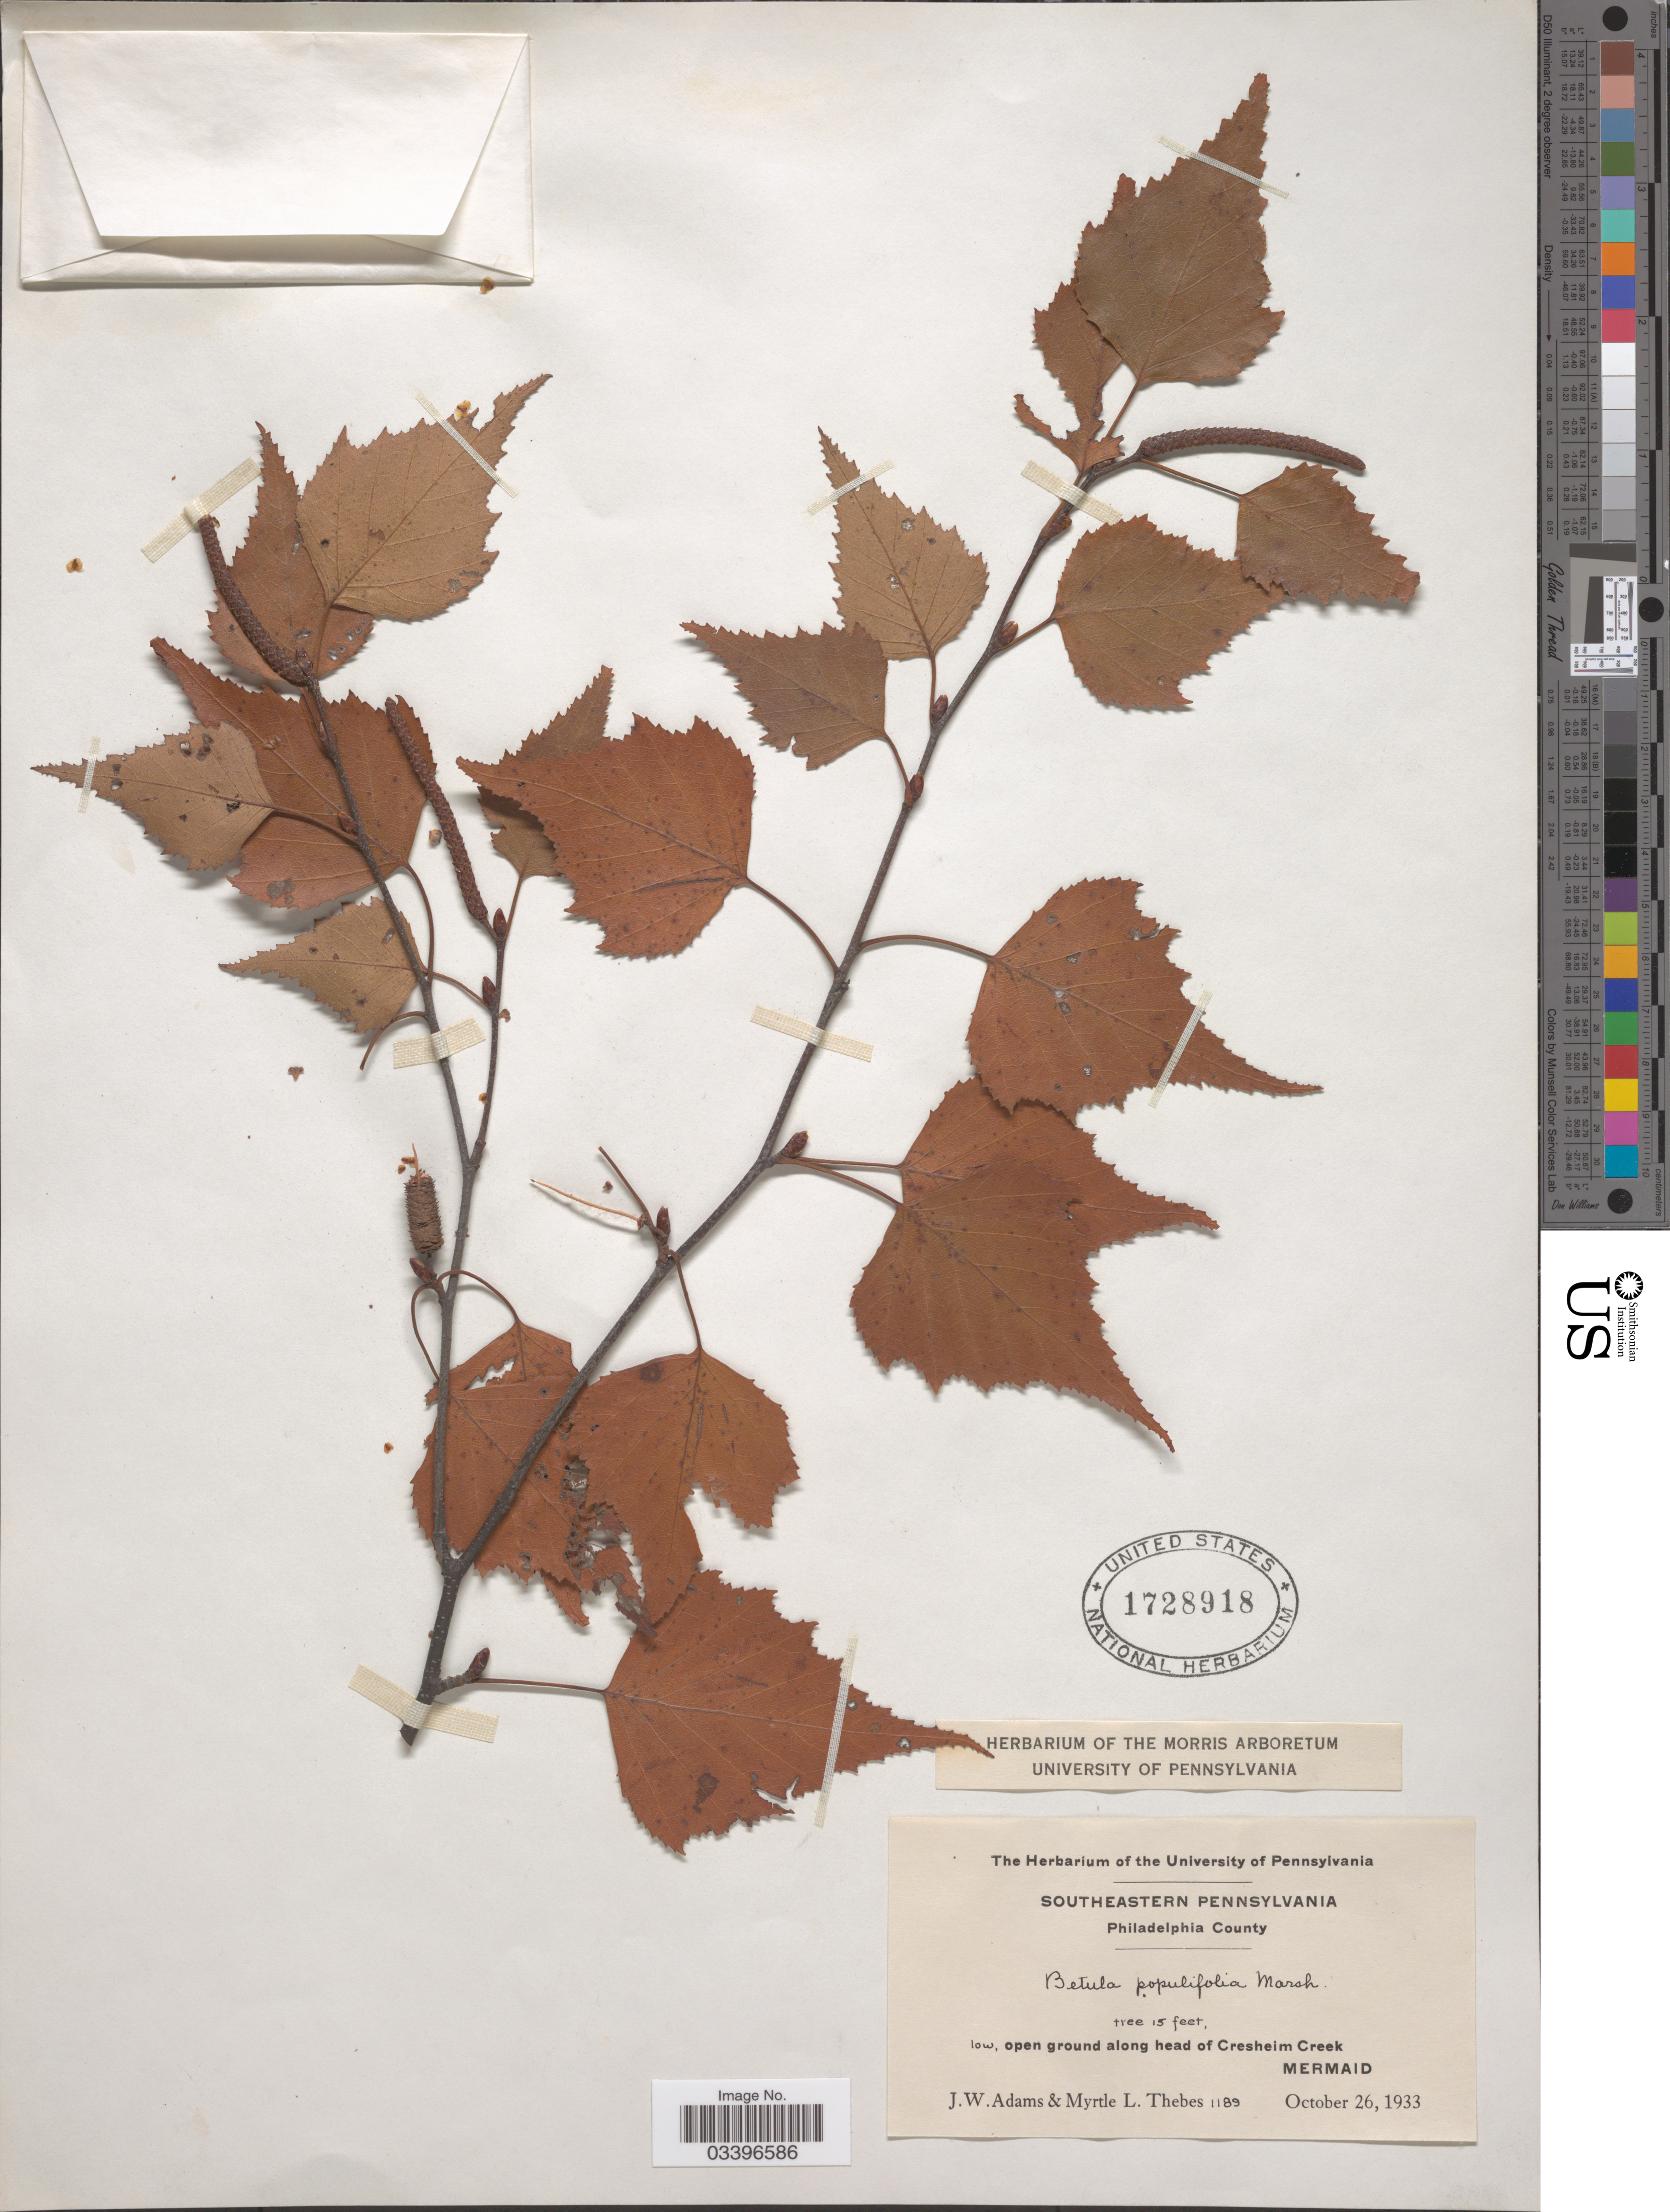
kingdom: Plantae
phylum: Tracheophyta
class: Magnoliopsida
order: Fagales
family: Betulaceae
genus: Betula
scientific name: Betula populifolia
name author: Marshall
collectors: J. Adams & M. Thebes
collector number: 1189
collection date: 1933-10-26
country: United States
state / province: Pennsylvania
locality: Southeastern Pennsylvania. Philadelphia County. Low, open ground along head of Cresheim Creek. Mermaid.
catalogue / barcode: US 1728918